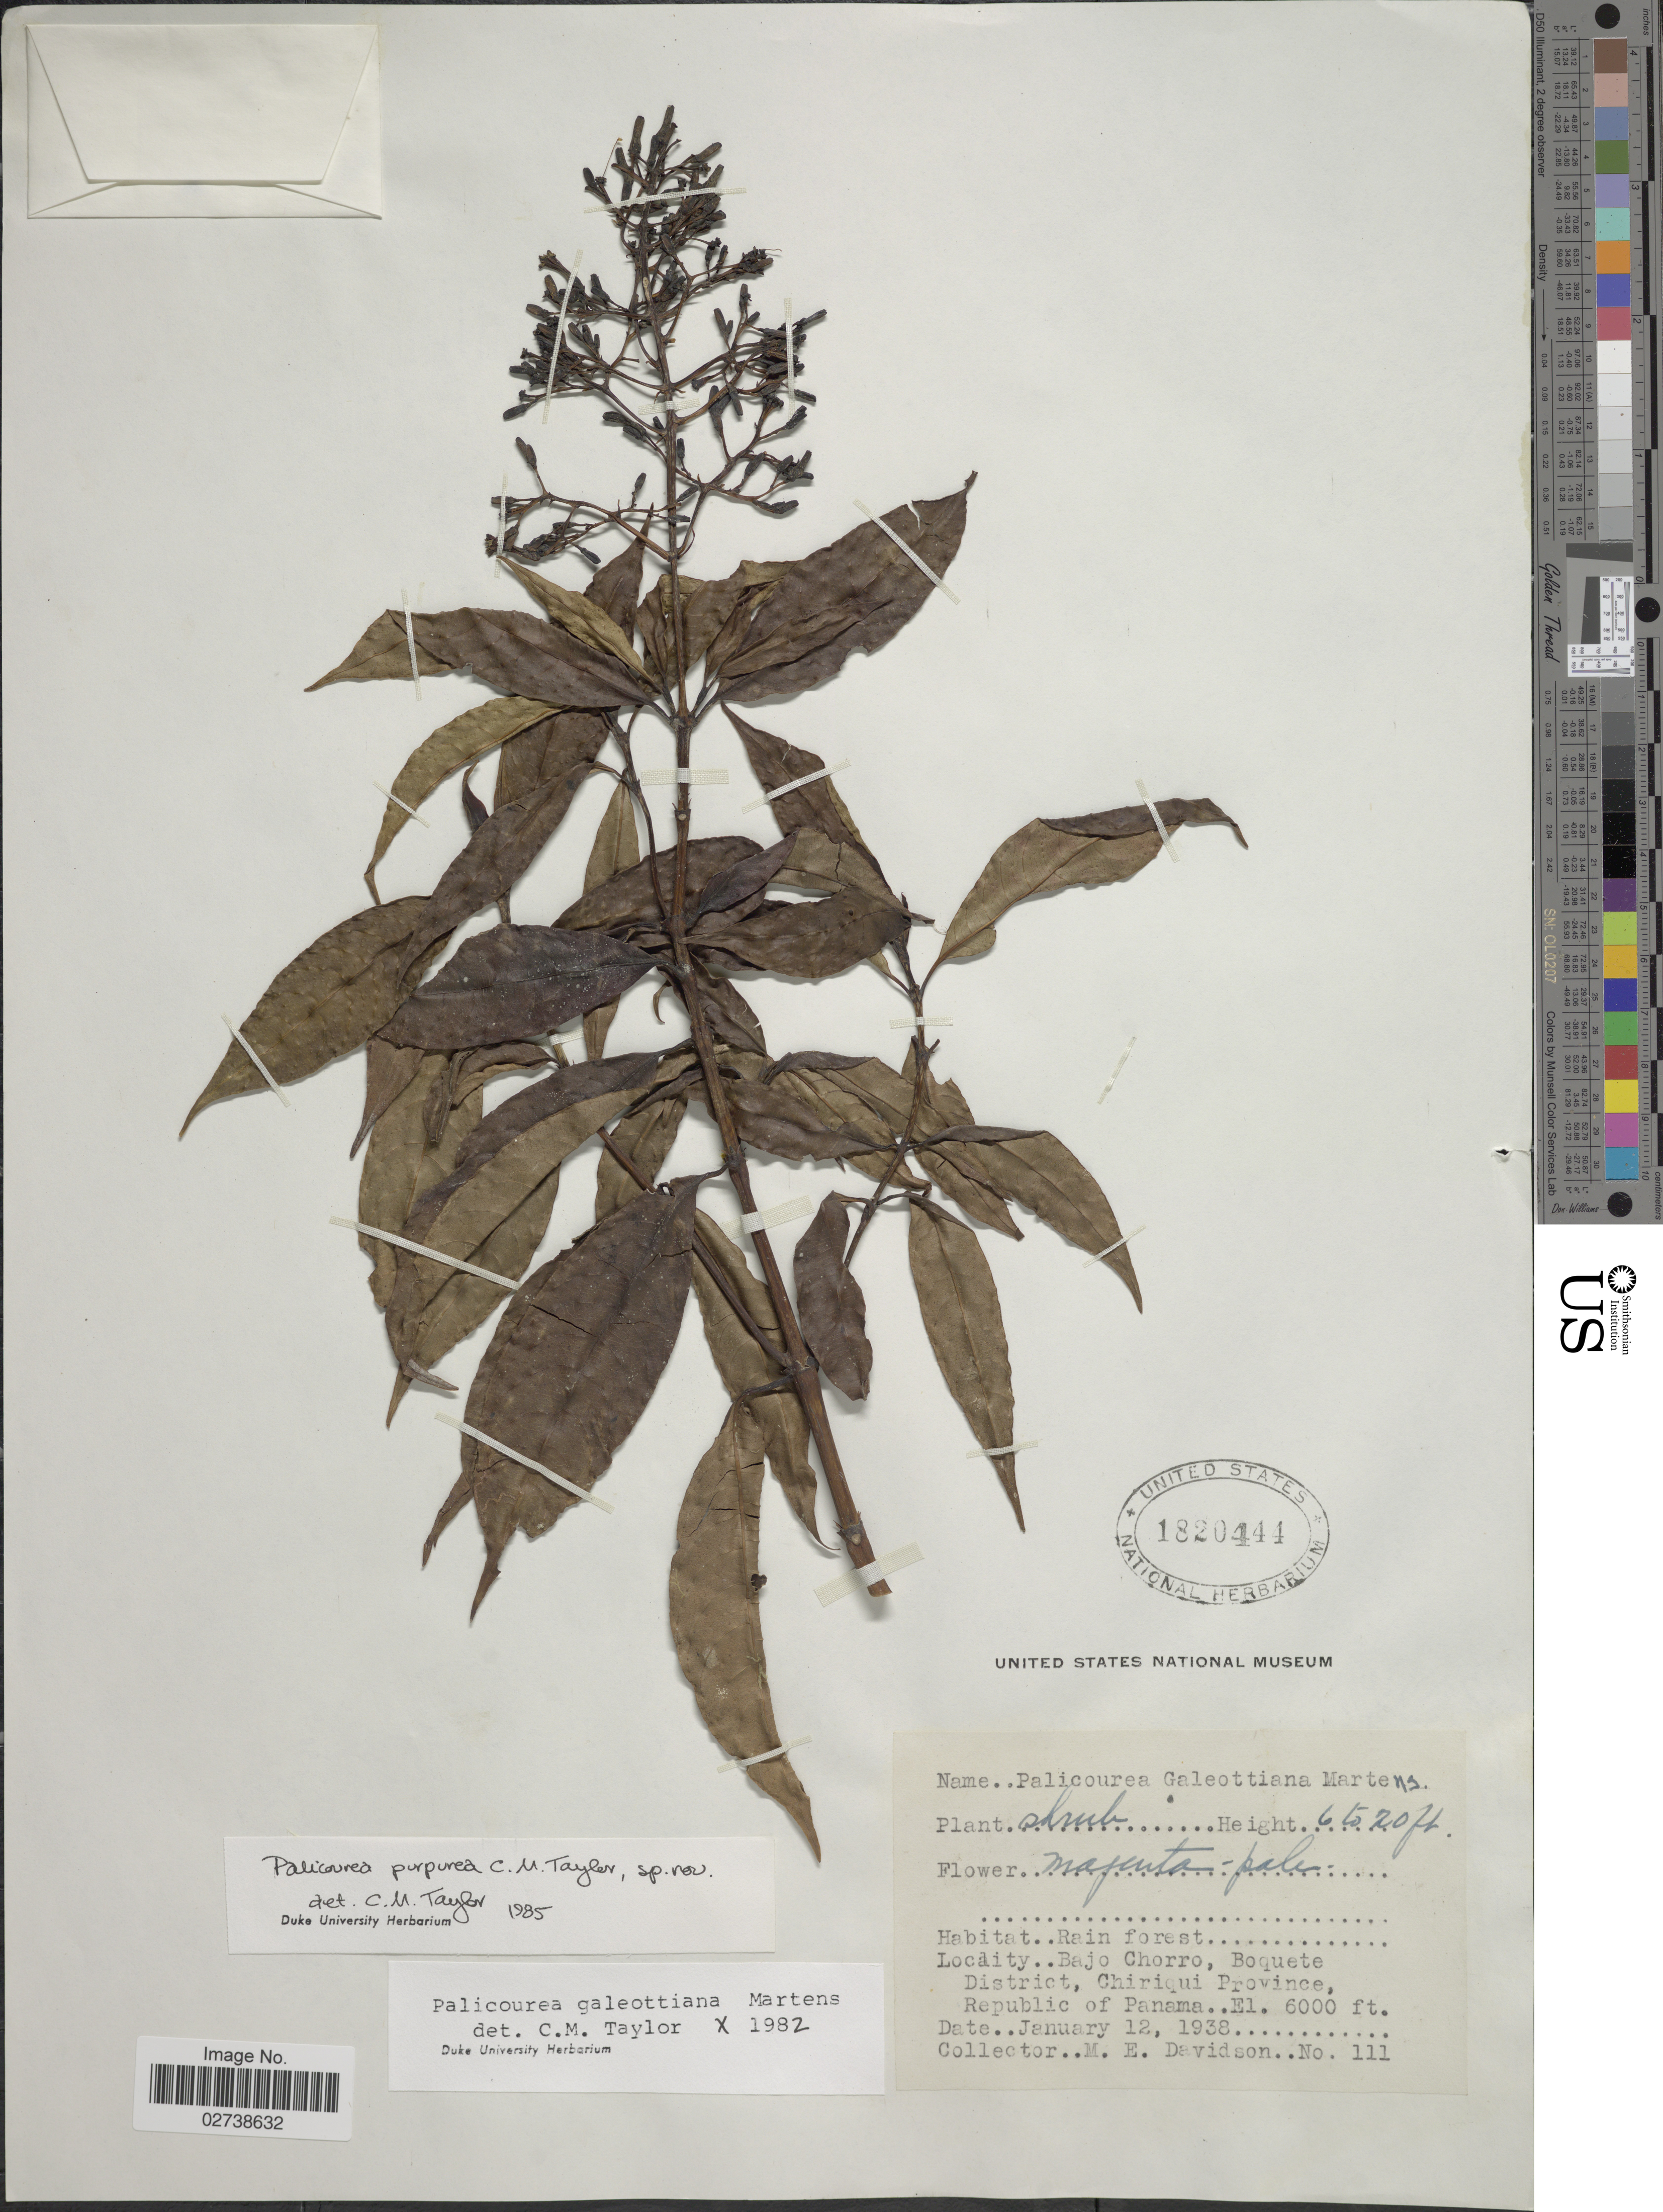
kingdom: Plantae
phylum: Tracheophyta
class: Magnoliopsida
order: Gentianales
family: Rubiaceae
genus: Palicourea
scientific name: Palicourea purpurea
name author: C.M. Taylor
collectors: M. E. Davidson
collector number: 111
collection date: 1938-01-12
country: Panama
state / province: Chiriqui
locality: Rain forest, Bajo Chorro, Boquete District, Republic of Panama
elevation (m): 1829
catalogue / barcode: US 1820444